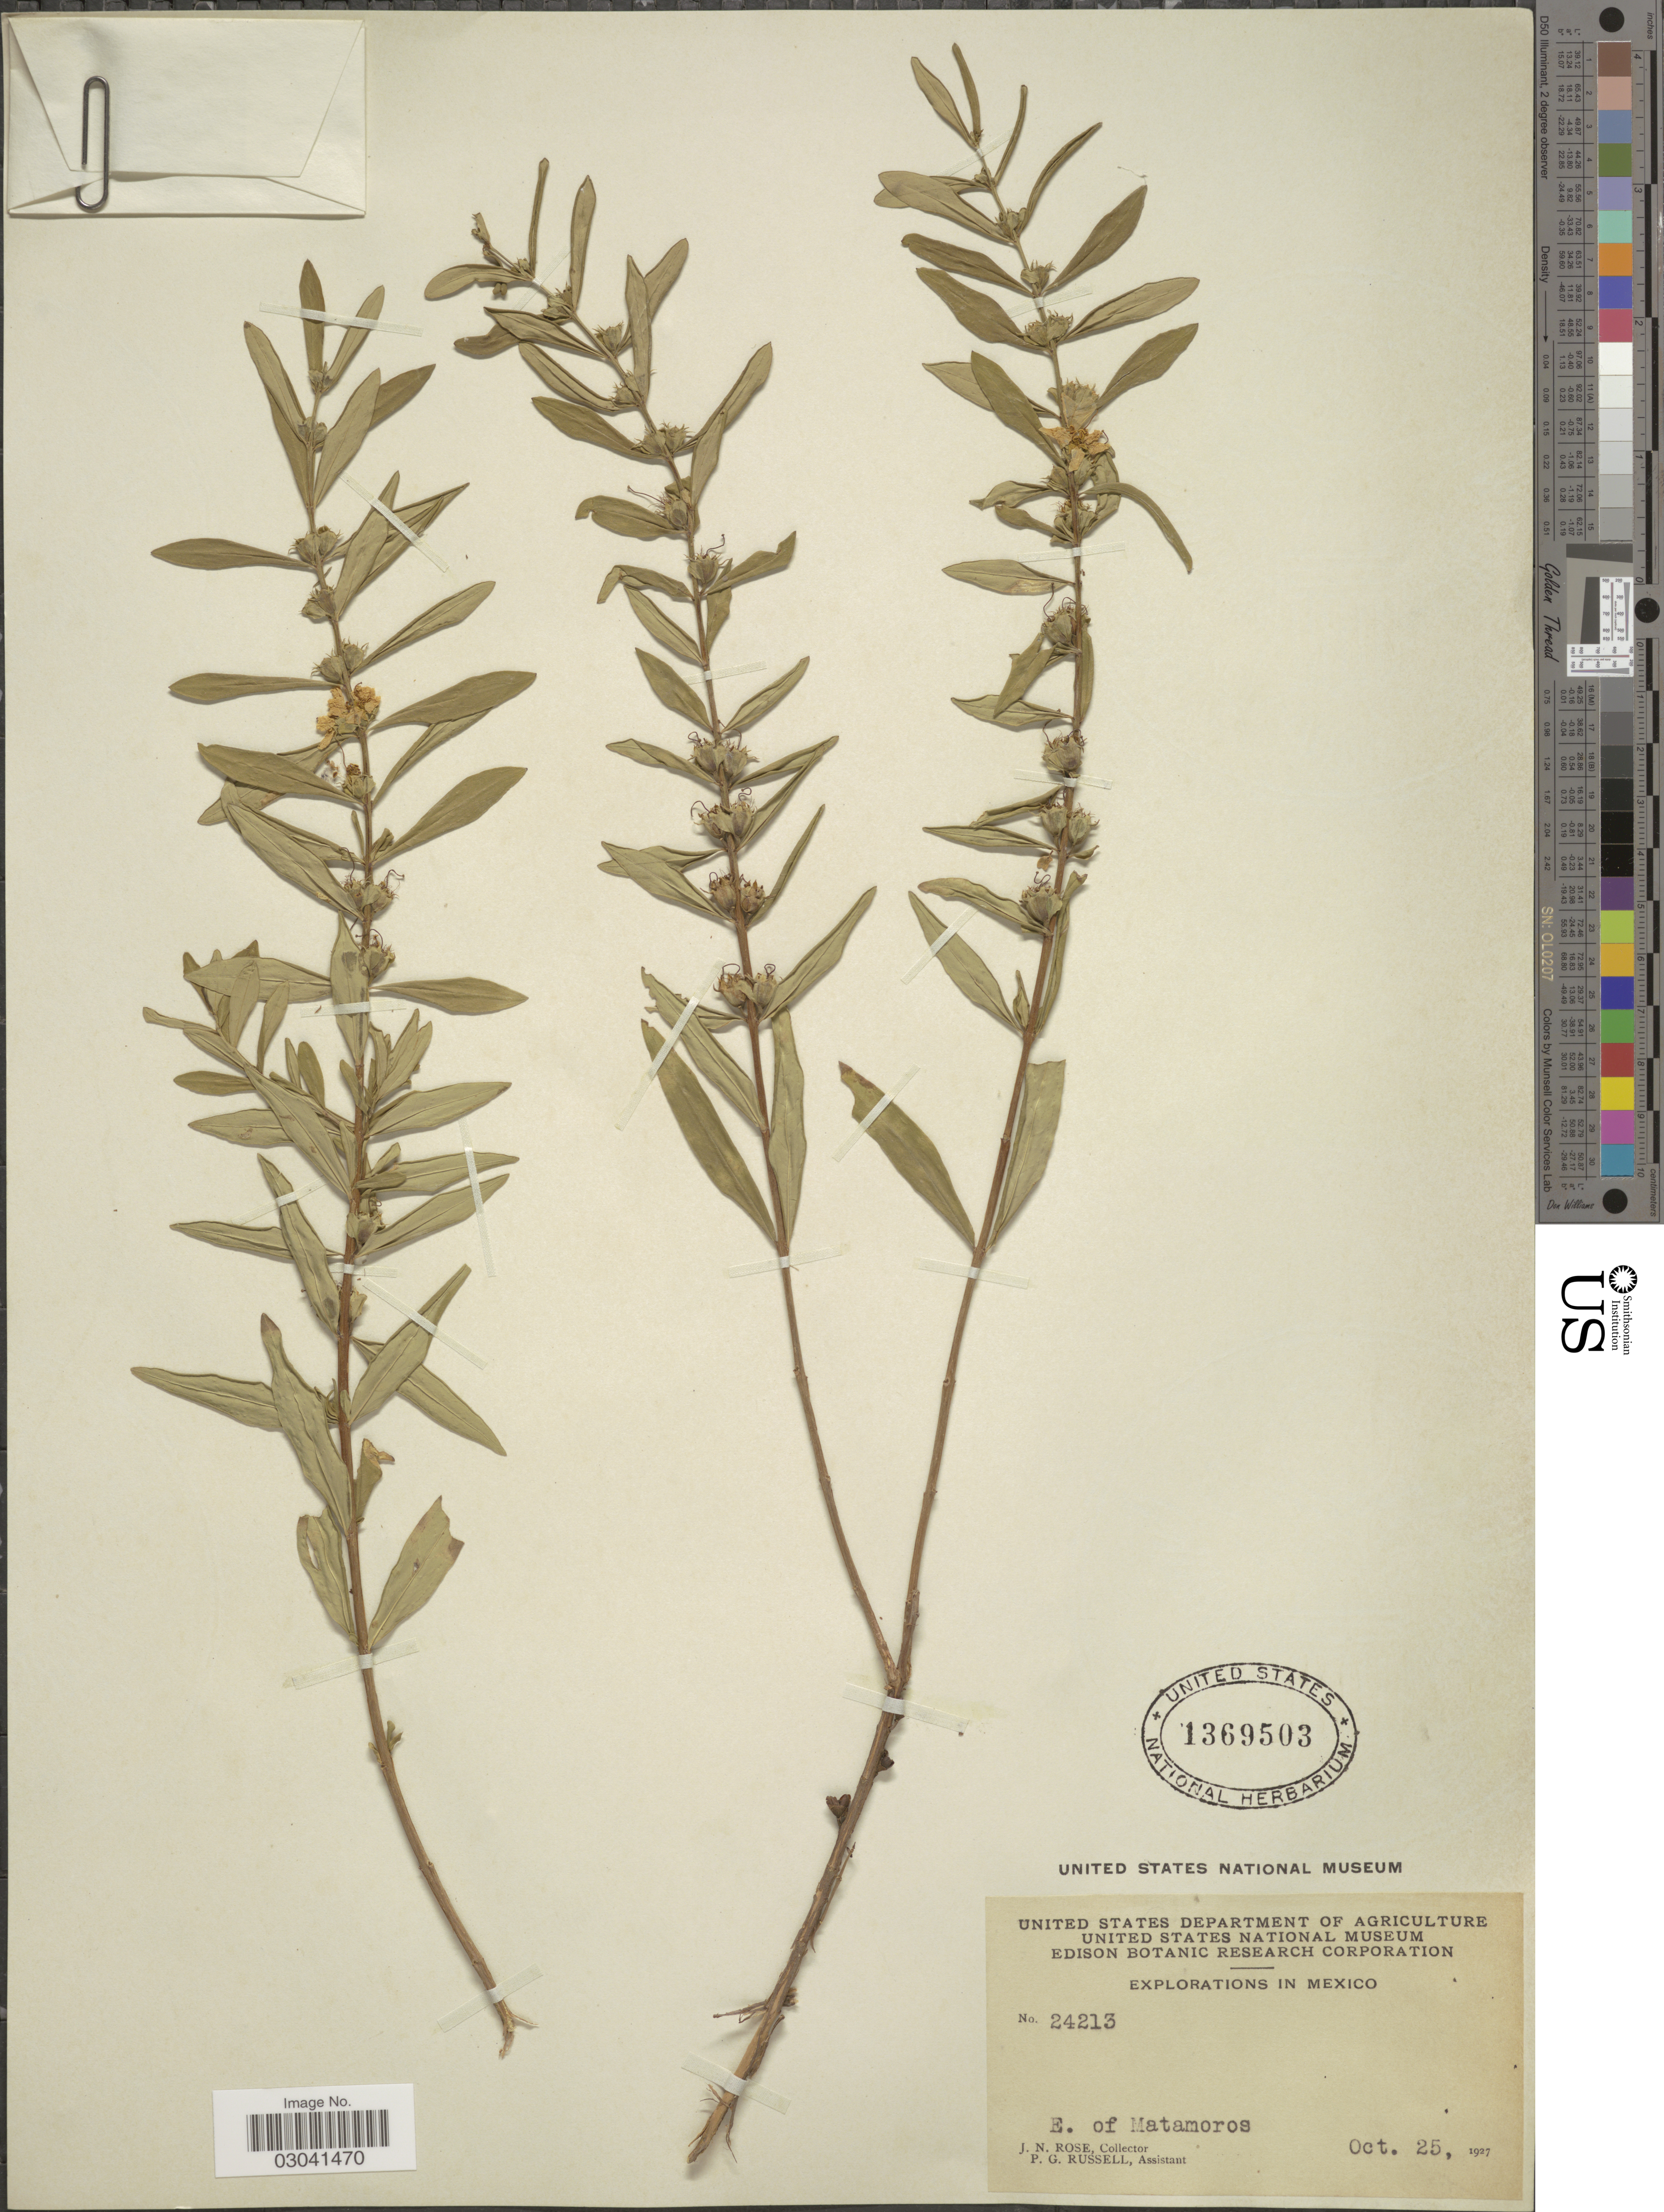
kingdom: Plantae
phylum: Tracheophyta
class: Magnoliopsida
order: Myrtales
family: Lythraceae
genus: Heimia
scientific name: Heimia salicifolia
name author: Link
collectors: J. N. Rose & P. G. Russell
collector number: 24213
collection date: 1927-10-25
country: Mexico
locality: E. of Matamoros.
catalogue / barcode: US 1369503